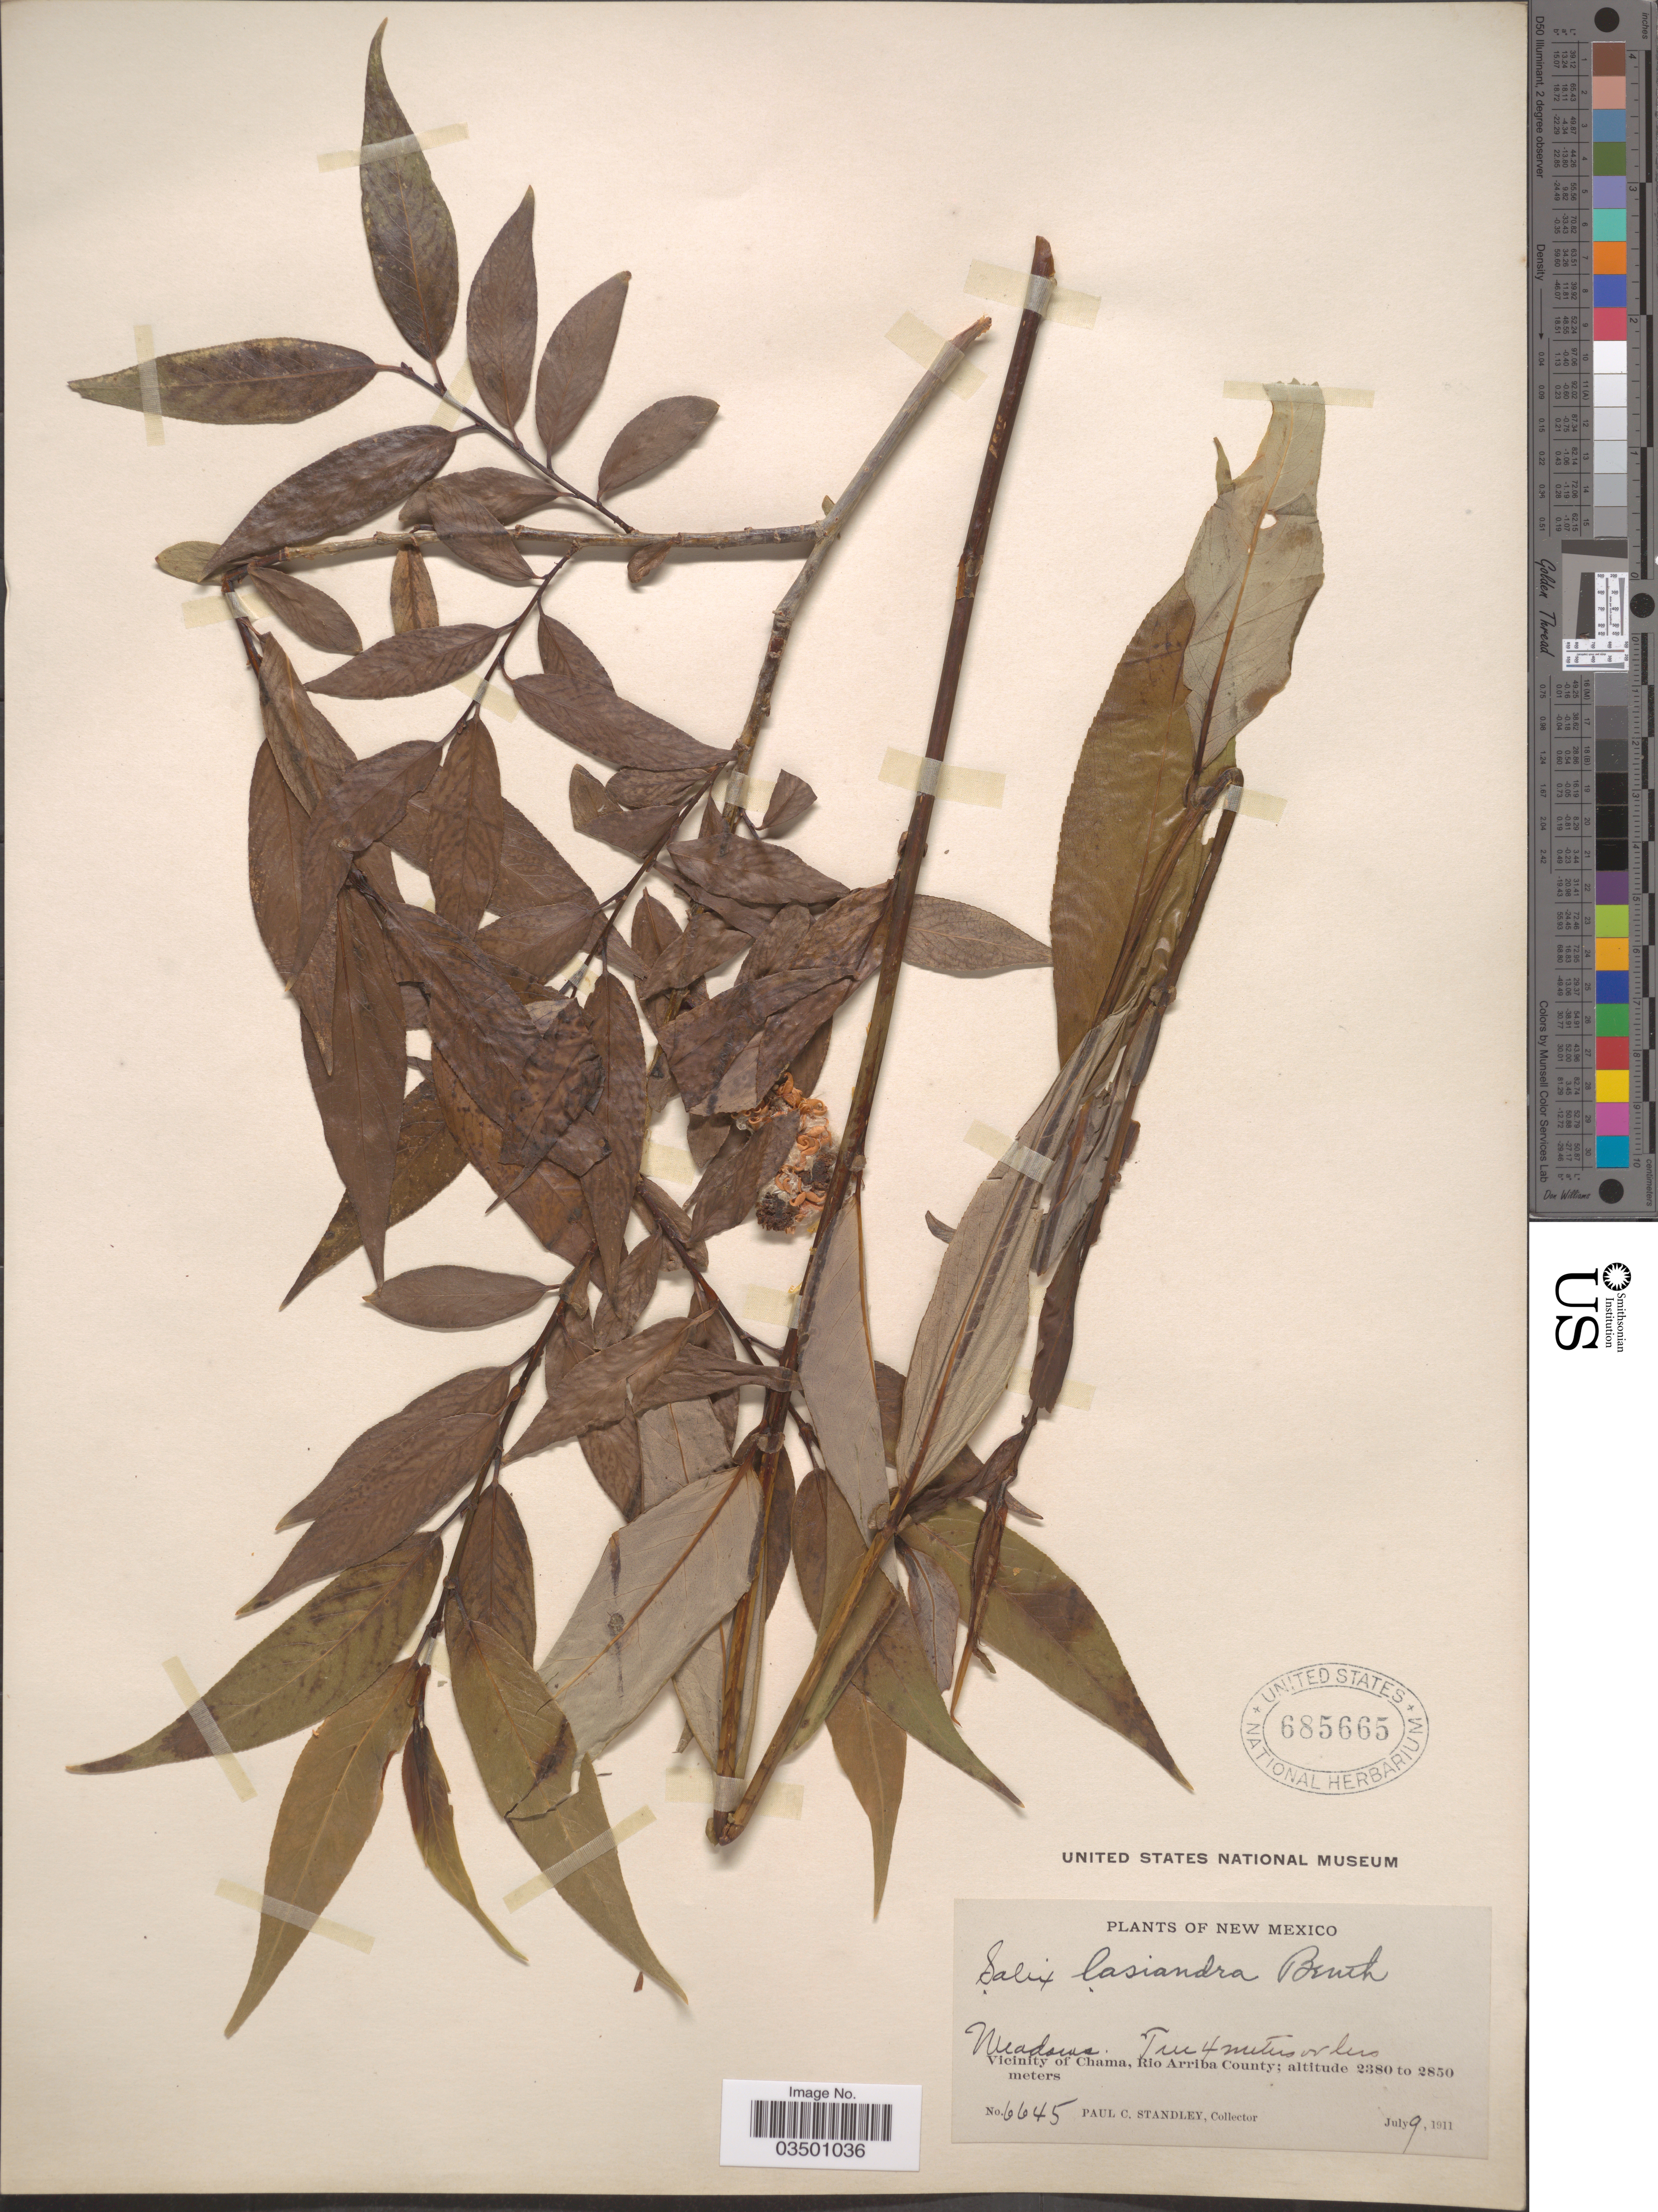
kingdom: Plantae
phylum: Tracheophyta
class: Magnoliopsida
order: Malpighiales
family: Salicaceae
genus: Salix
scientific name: Salix lasiandra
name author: Benth.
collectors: P. C. Standley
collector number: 6645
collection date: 1911-07-09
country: United States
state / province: New Mexico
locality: Vicinity of Chama, Rio Arriba County.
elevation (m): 2380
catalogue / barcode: US 685665